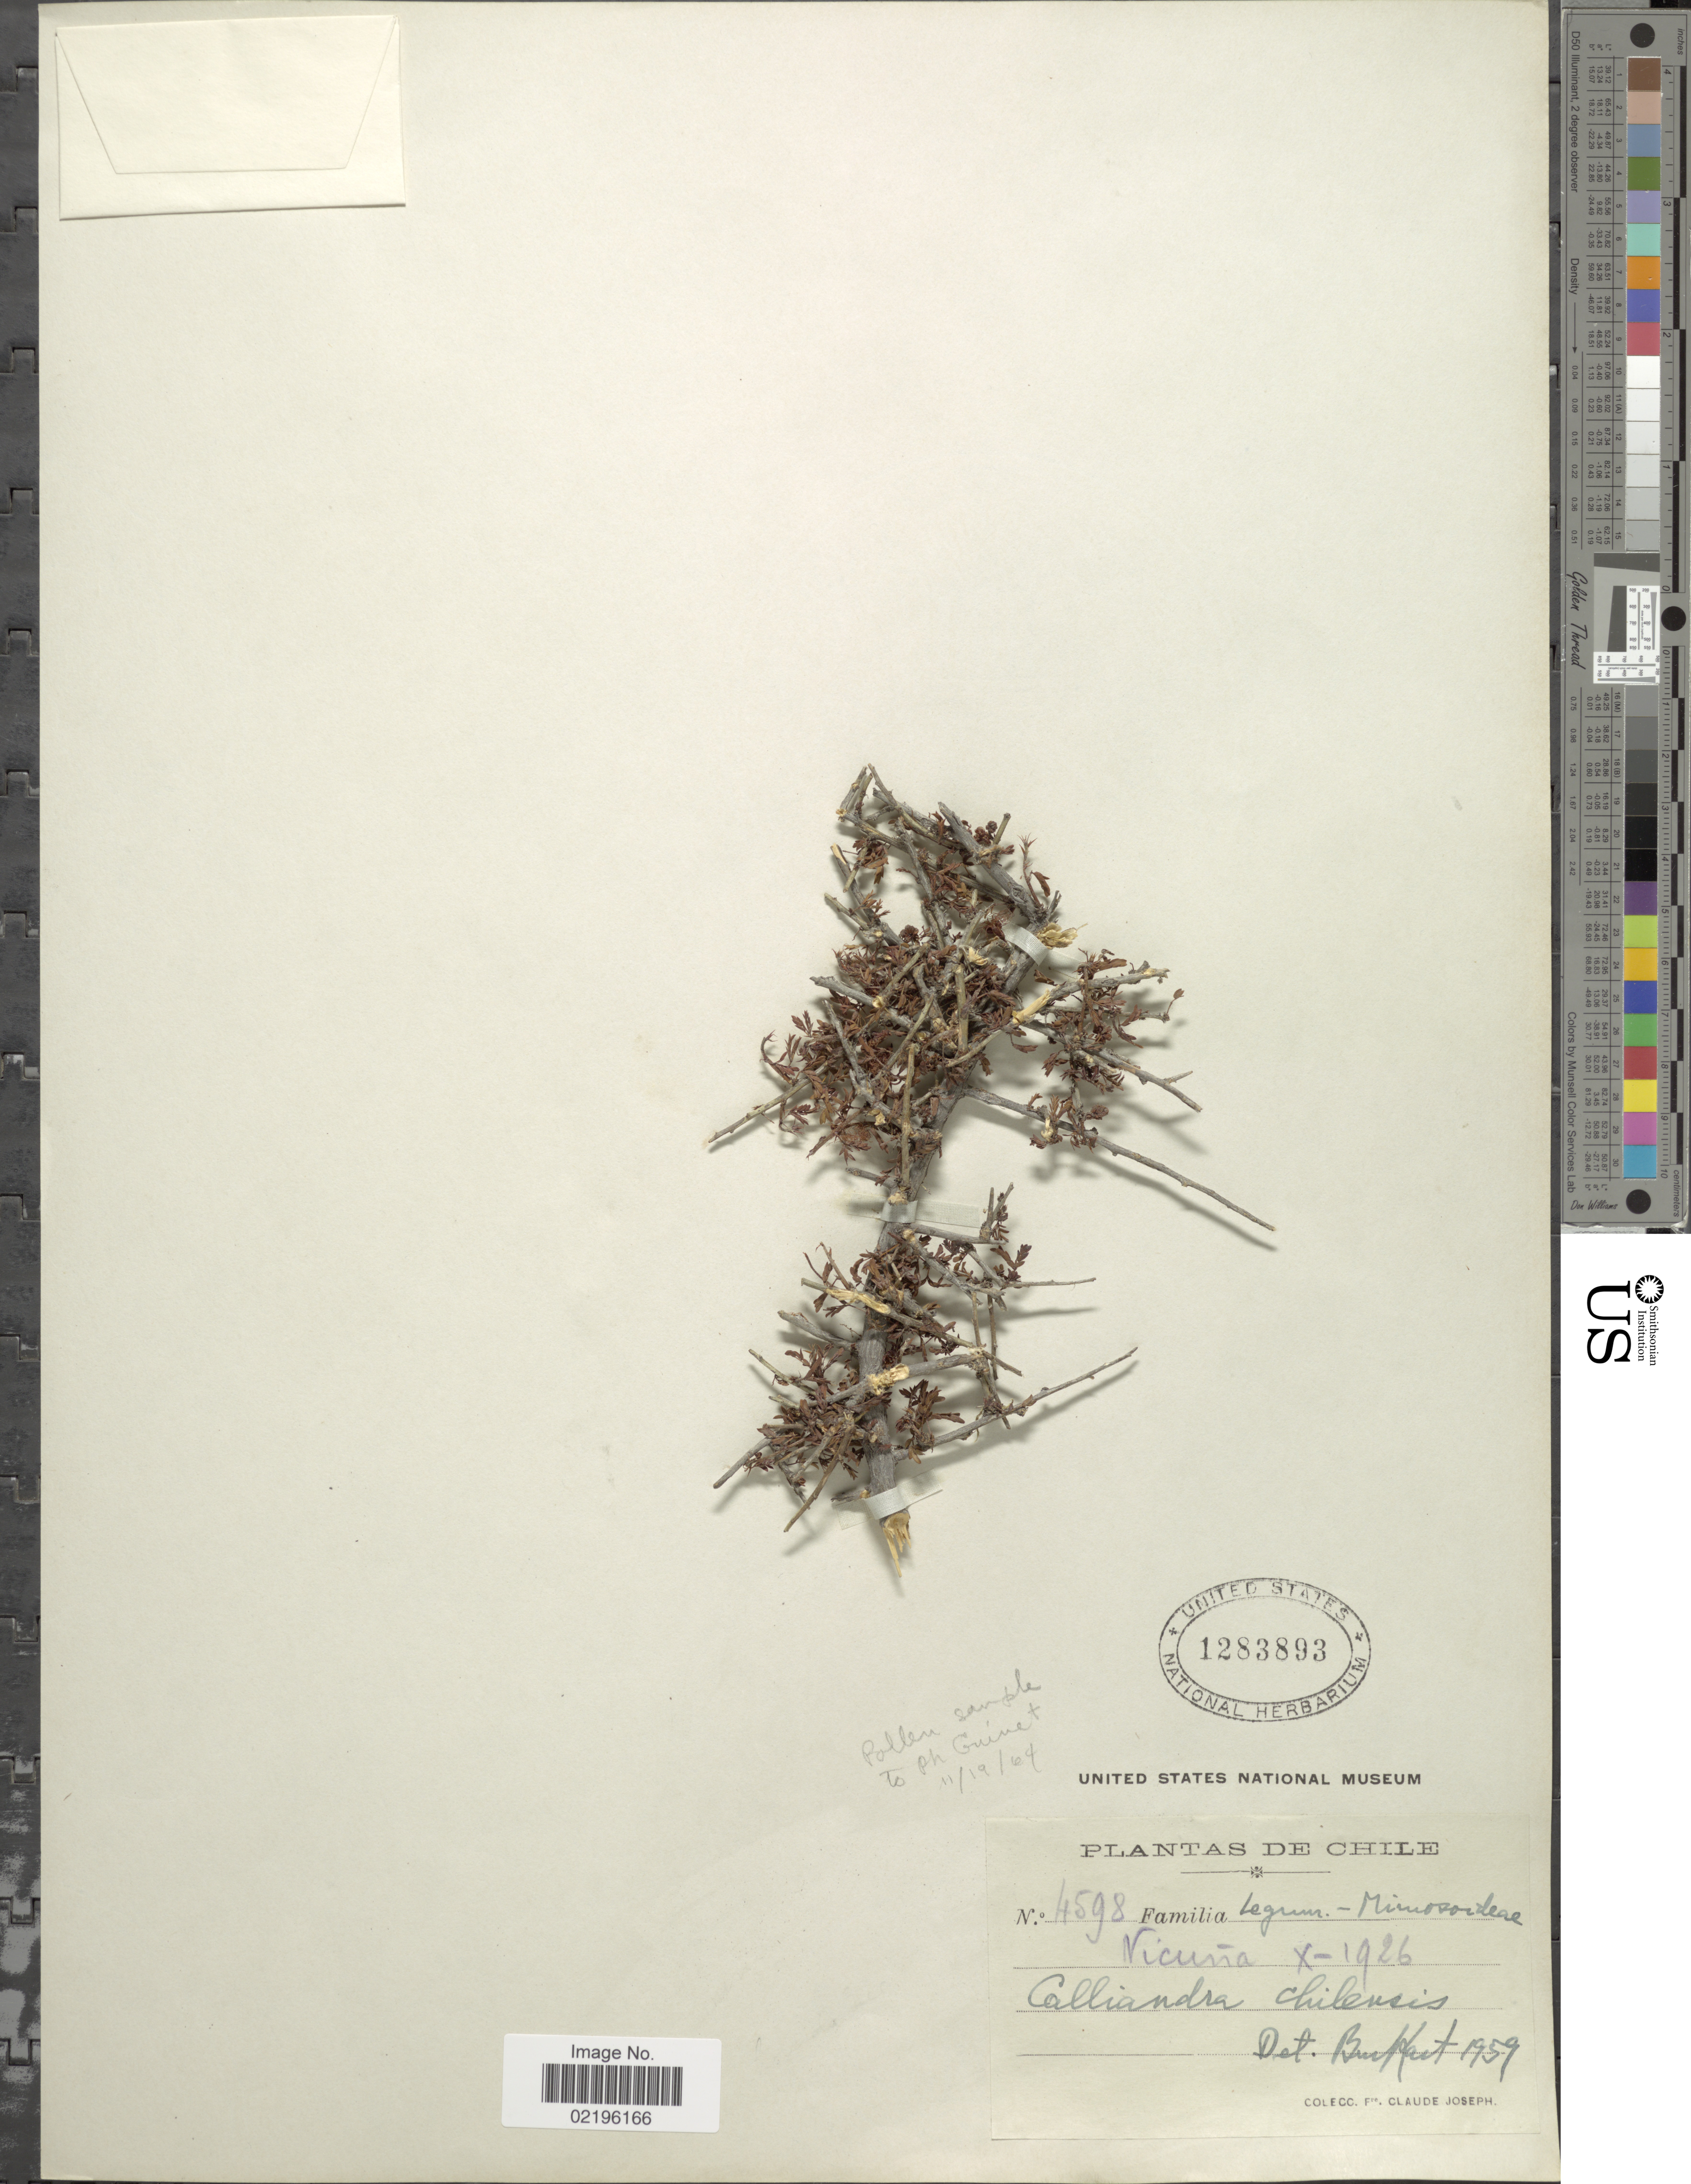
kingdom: Plantae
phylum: Tracheophyta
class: Magnoliopsida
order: Fabales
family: Fabaceae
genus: Calliandra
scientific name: Calliandra chilensis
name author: Benth.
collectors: Frere Claude Joseph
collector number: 4598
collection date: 1926-10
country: Chile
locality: Vicuna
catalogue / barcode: US 1283893